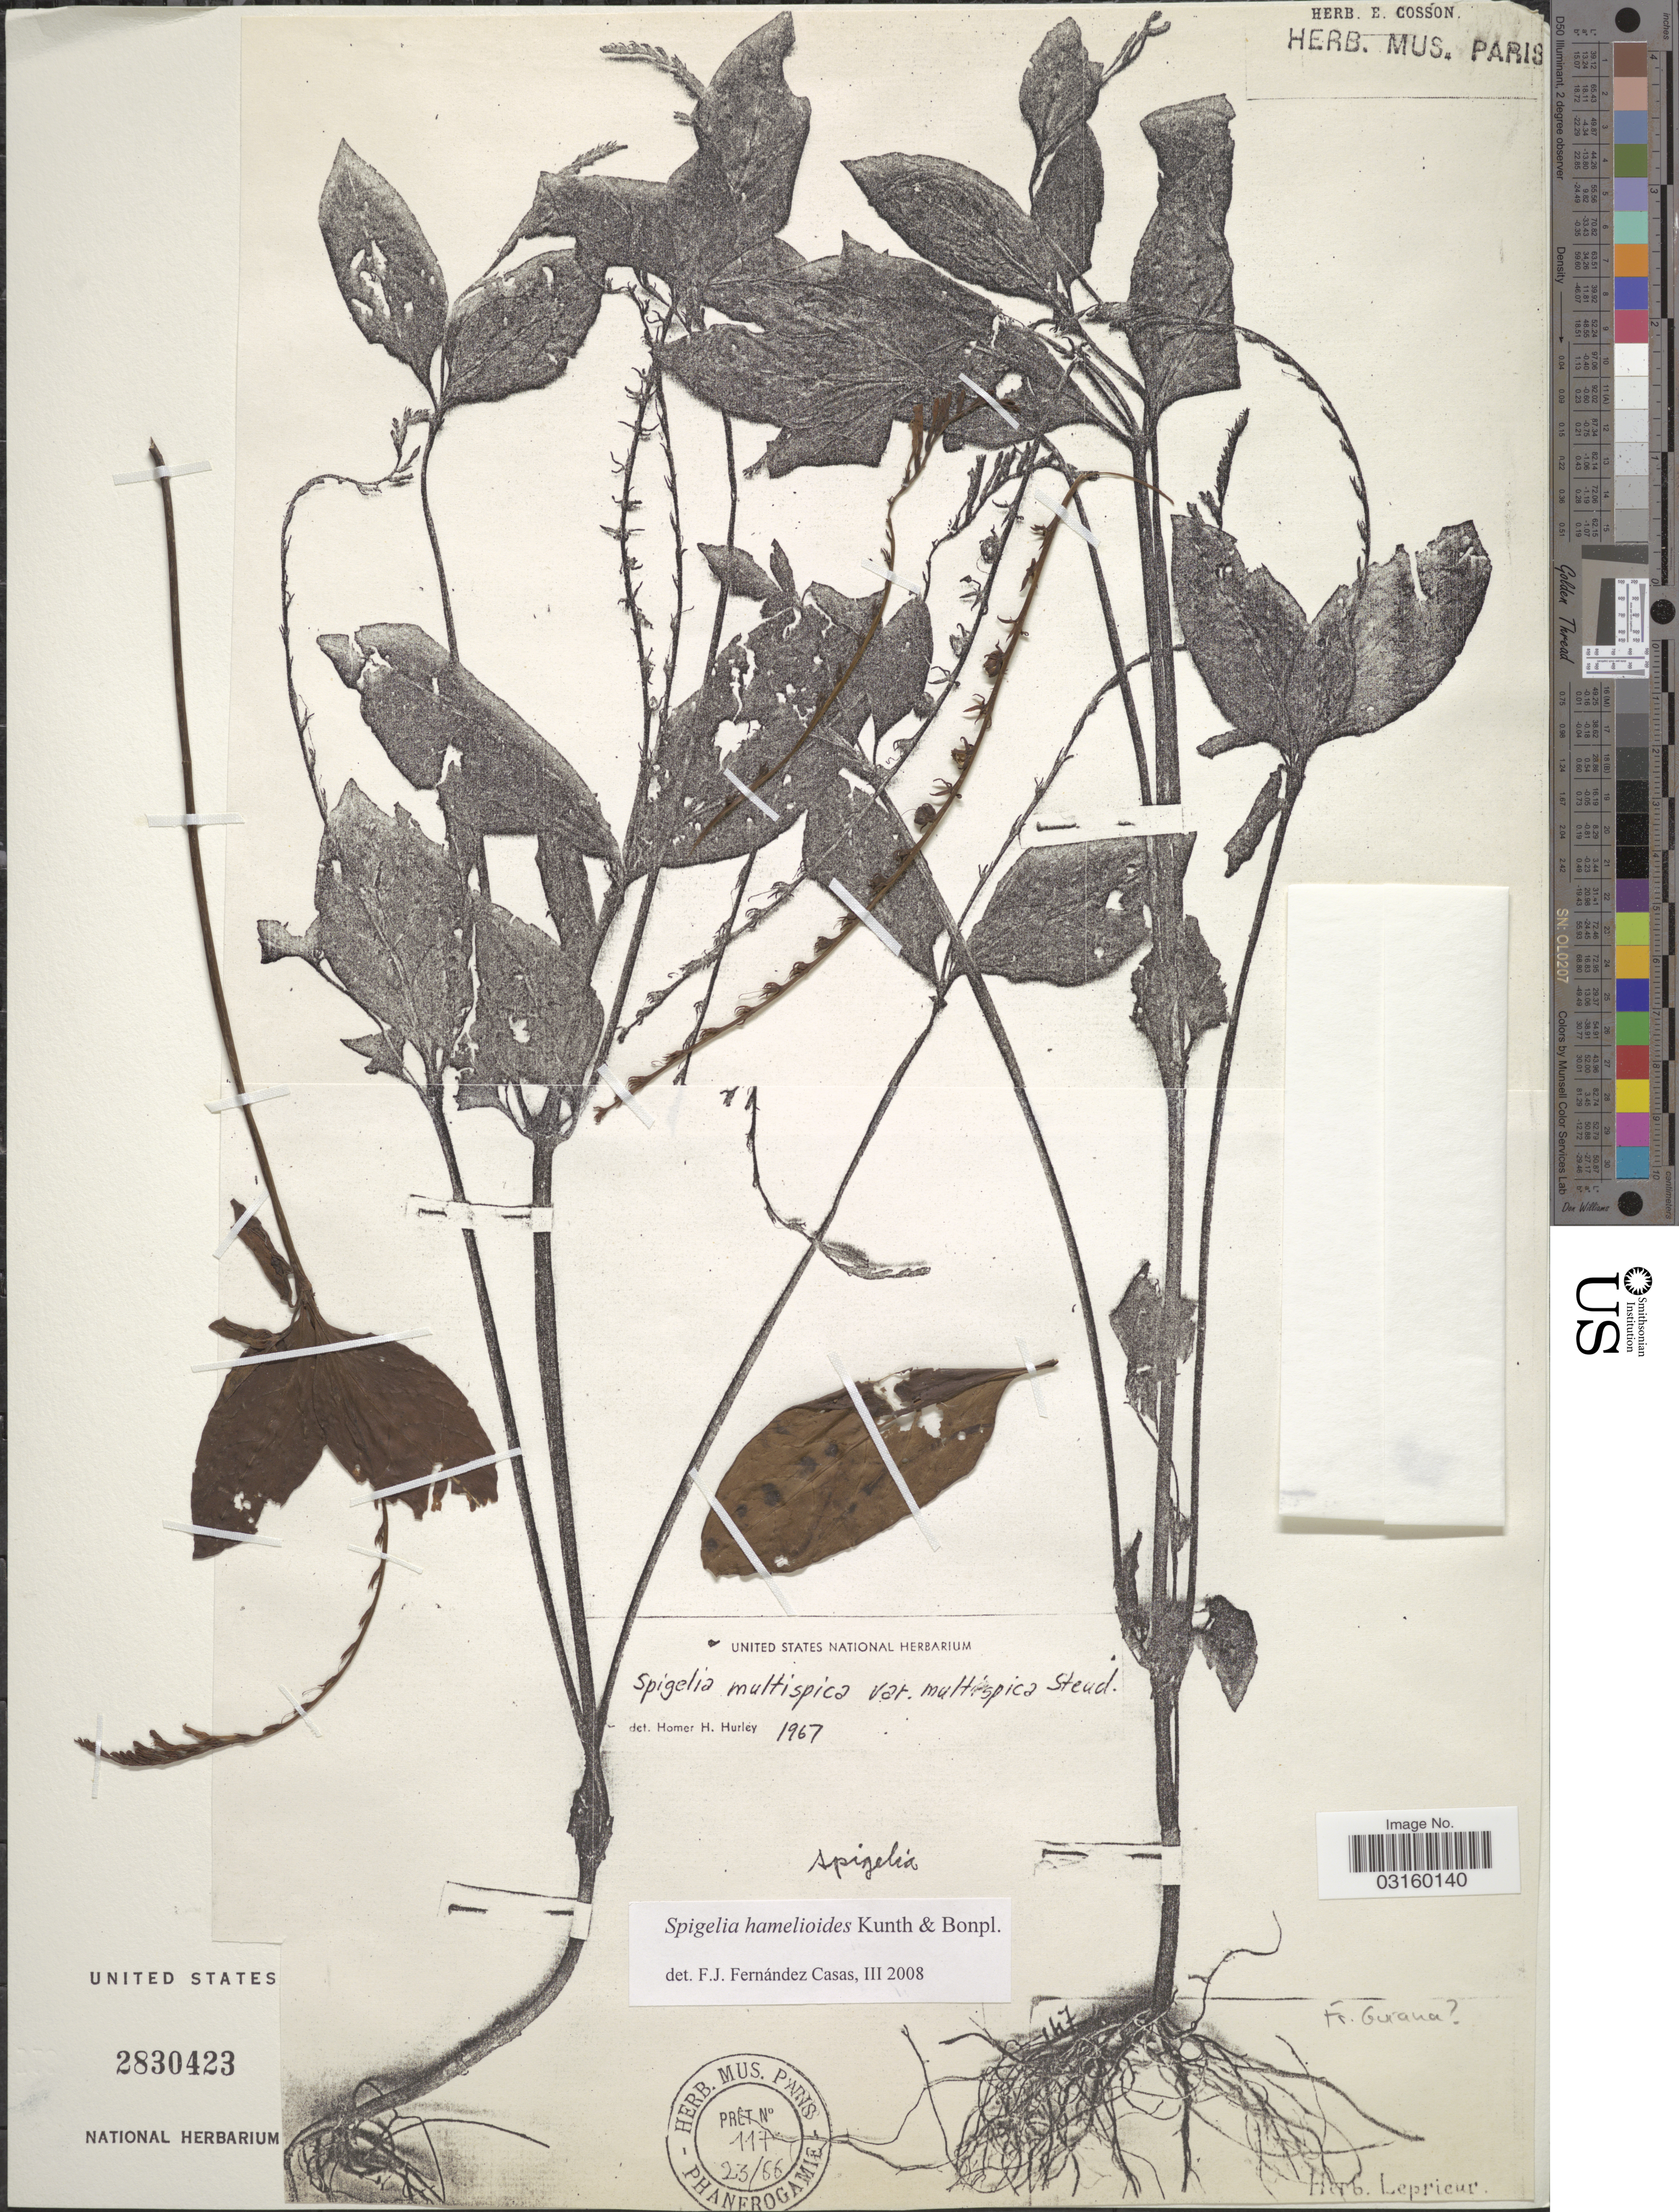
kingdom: Plantae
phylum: Tracheophyta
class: Magnoliopsida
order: Gentianales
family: Loganiaceae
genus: Spigelia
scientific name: Spigelia hamelioides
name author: Kunth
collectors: F. M. R. Leprieur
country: French Guiana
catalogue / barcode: US 2830423